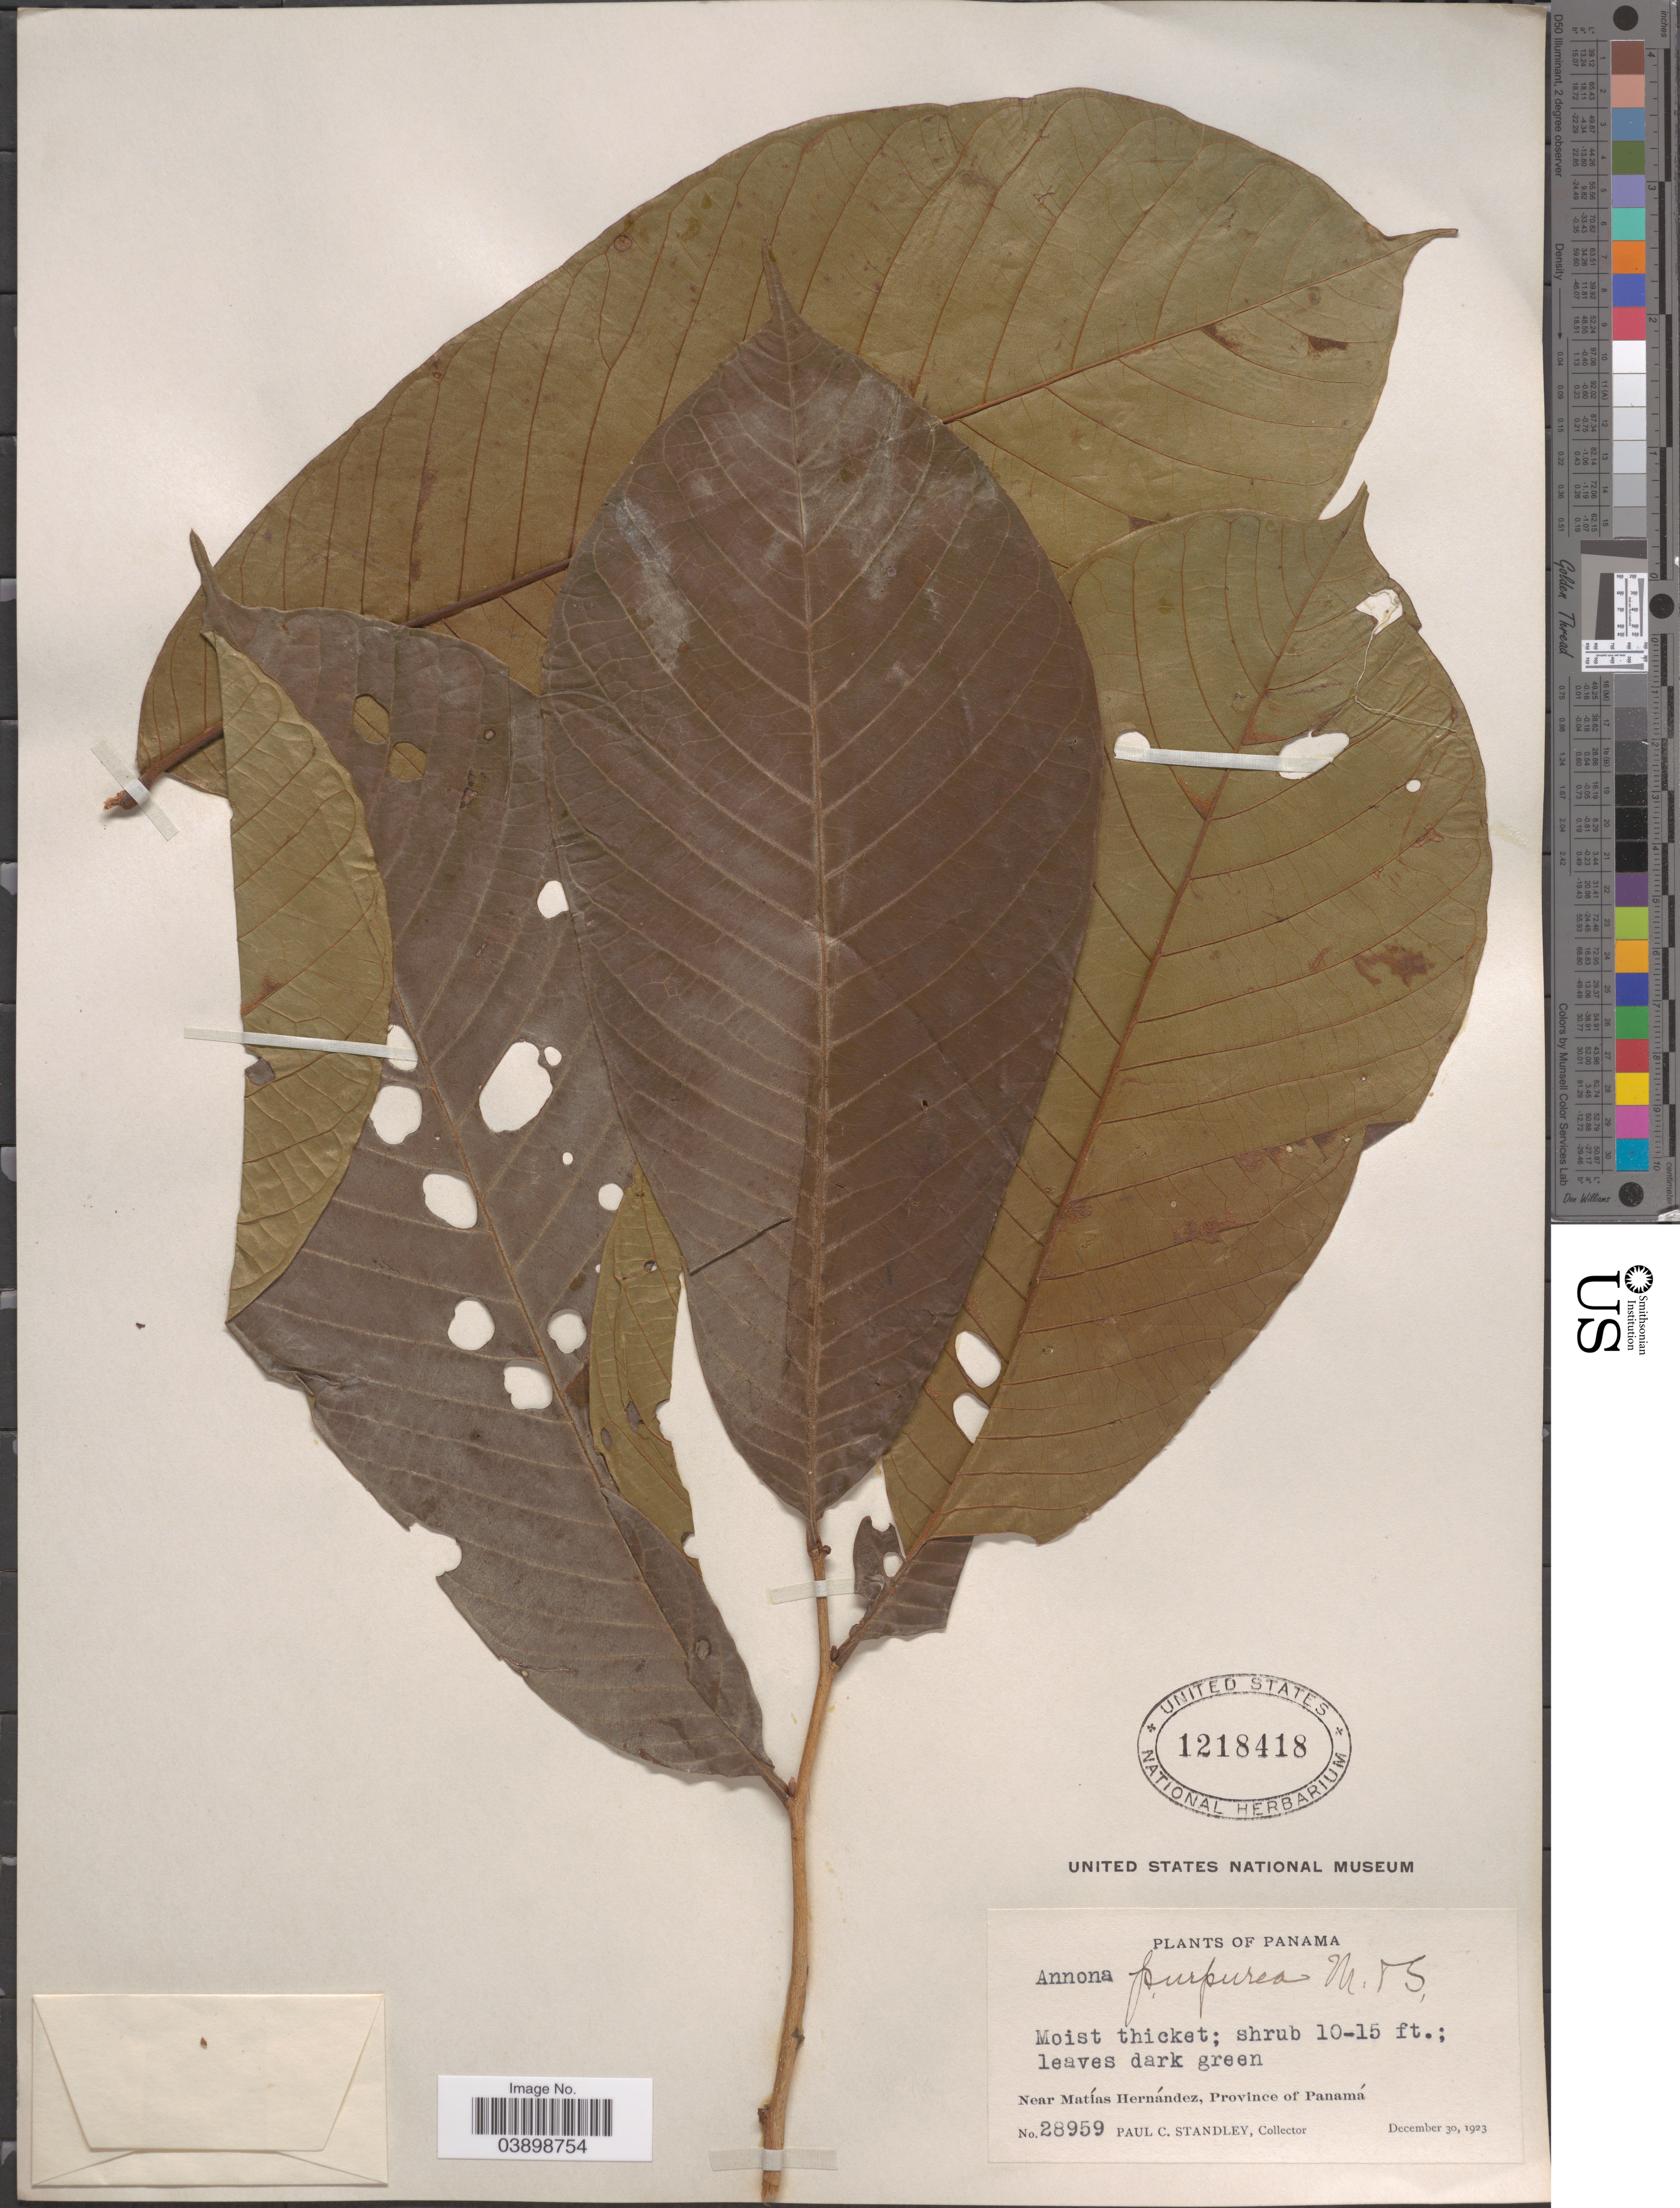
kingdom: Plantae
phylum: Tracheophyta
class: Magnoliopsida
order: Magnoliales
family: Annonaceae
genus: Annona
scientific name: Annona purpurea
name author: Moc. & Sessé ex Dunal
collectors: P. C. Standley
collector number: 28959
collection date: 1923-12-30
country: Panama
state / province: Panamá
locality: Near Matías Hernández.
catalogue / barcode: US 1218418